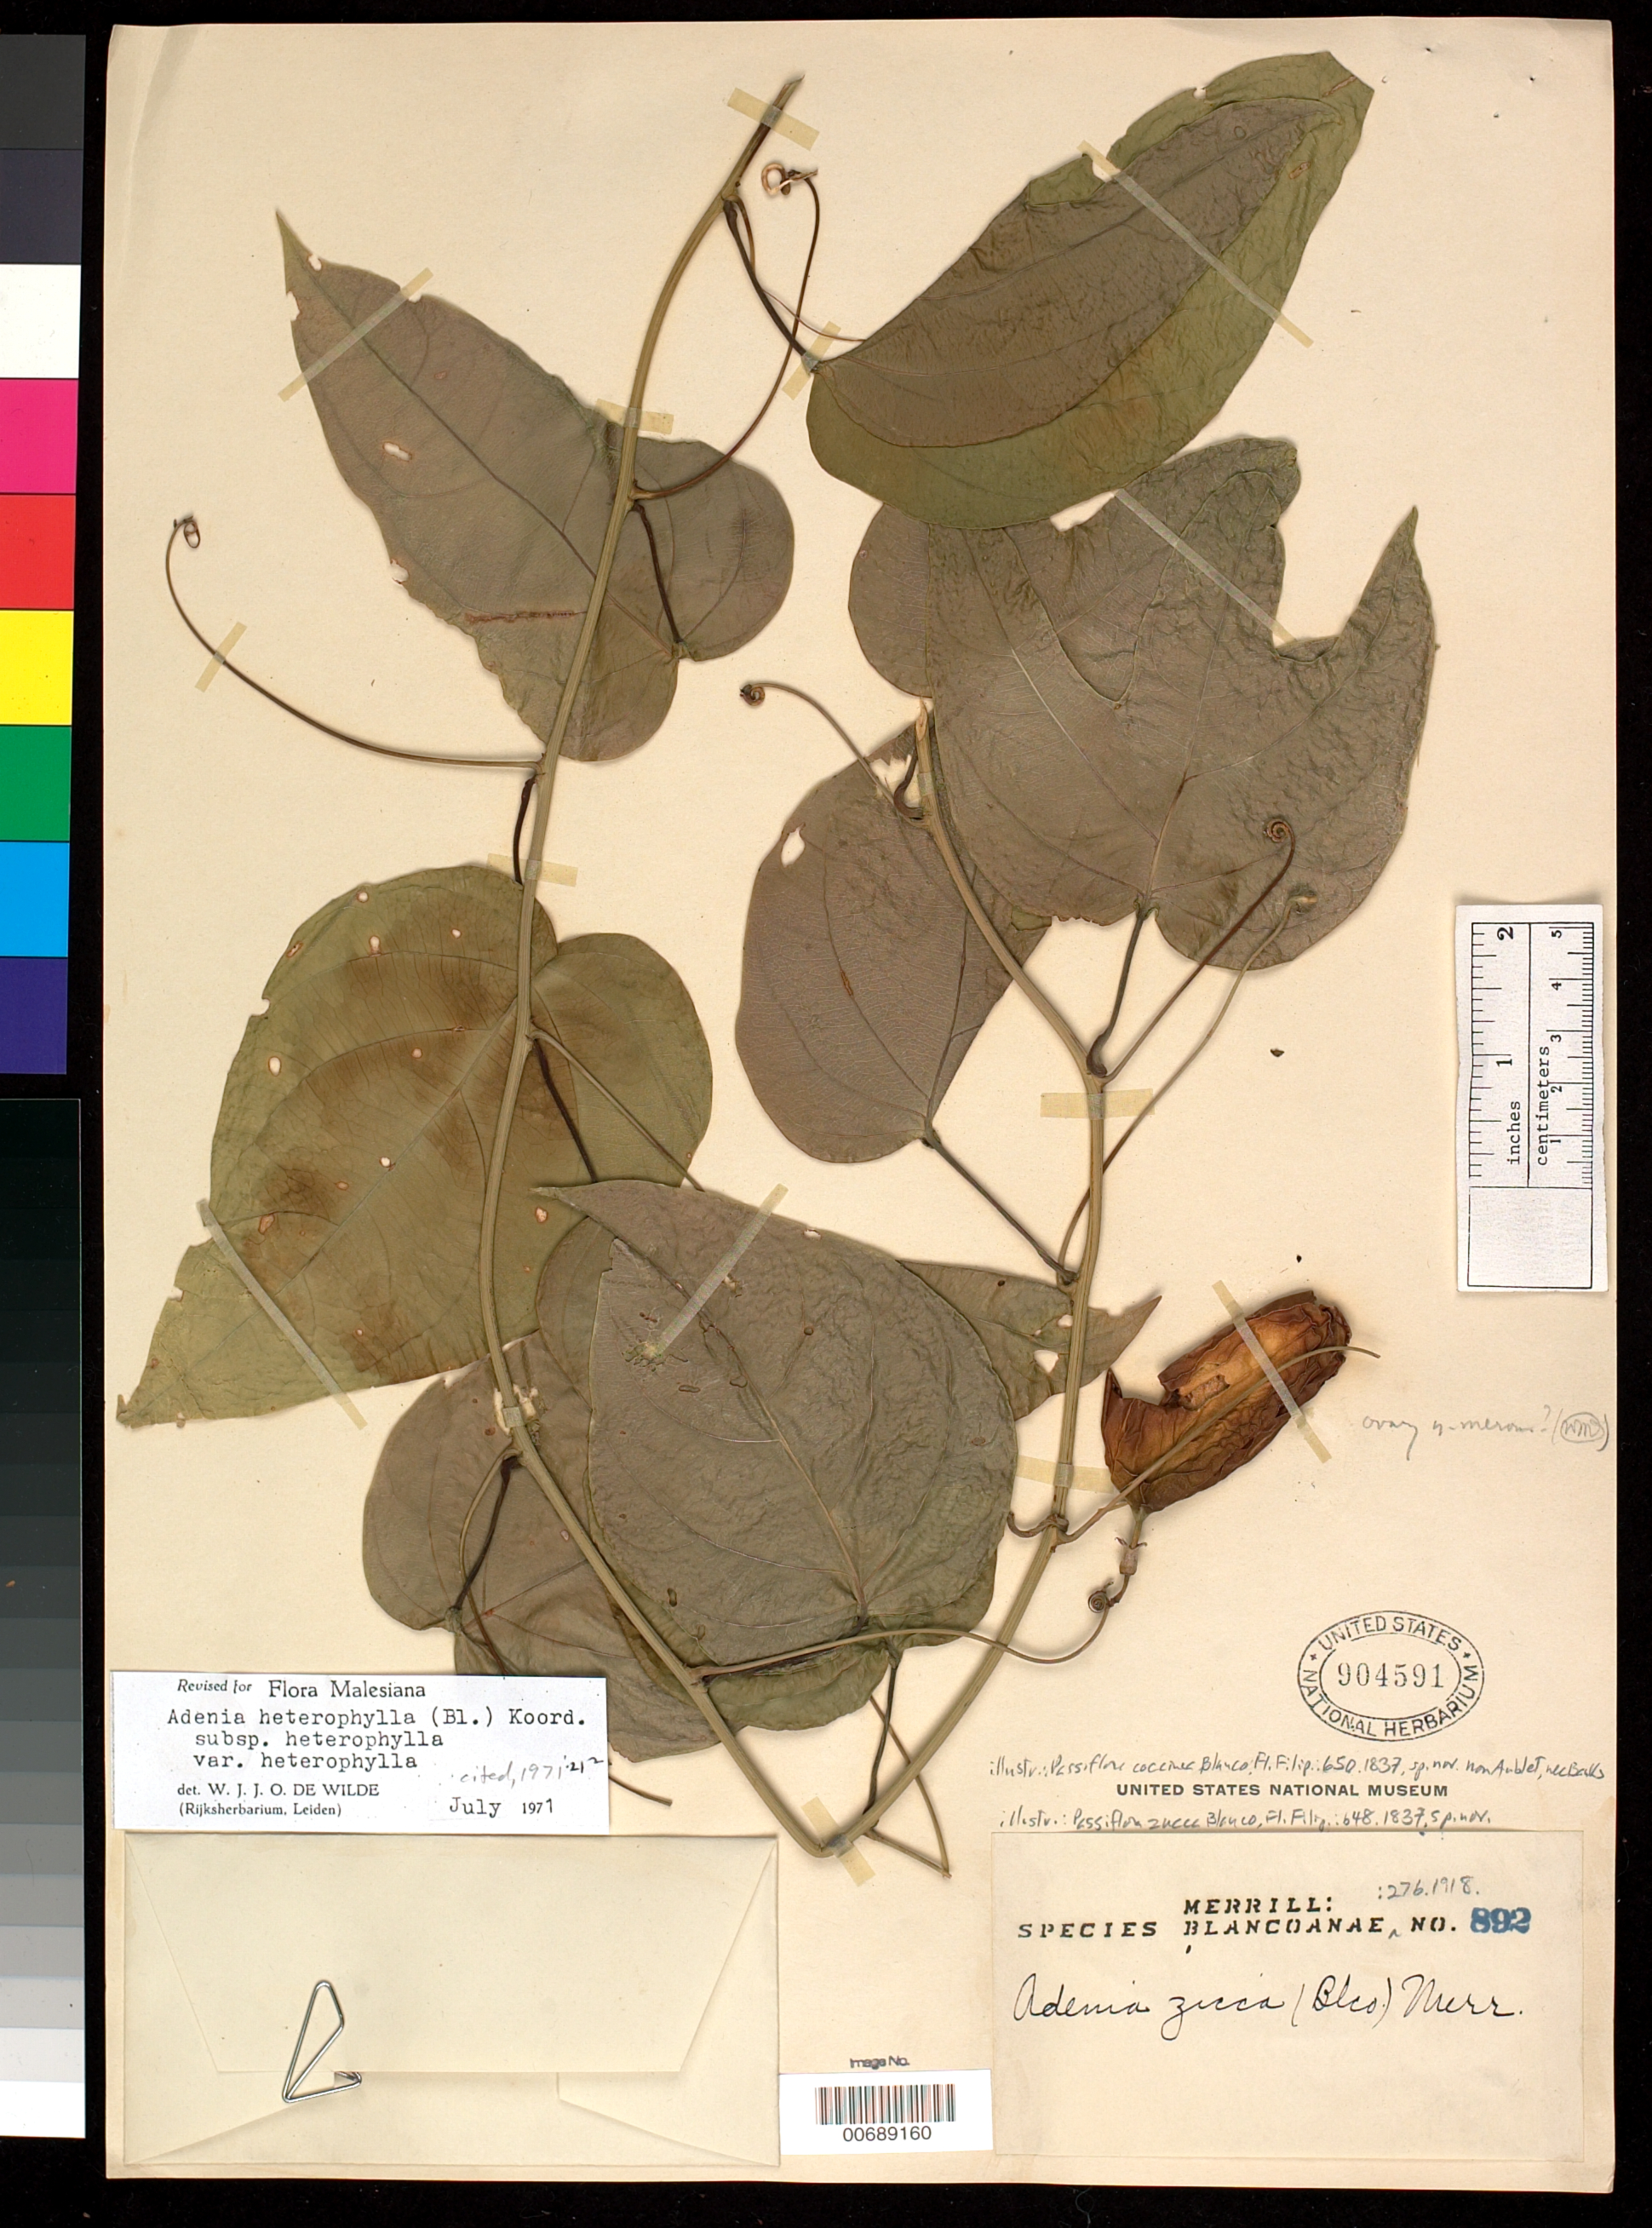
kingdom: Plantae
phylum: Tracheophyta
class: Magnoliopsida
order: Malpighiales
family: Passifloraceae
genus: Adenia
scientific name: Adenia heterophylla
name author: (Blume) Koord.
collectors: E. D. Merrill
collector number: Sp. Blancoan. 0892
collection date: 1915-03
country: Philippines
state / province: Central Luzon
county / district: Bataan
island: Luzon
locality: Lamao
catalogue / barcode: US 904591